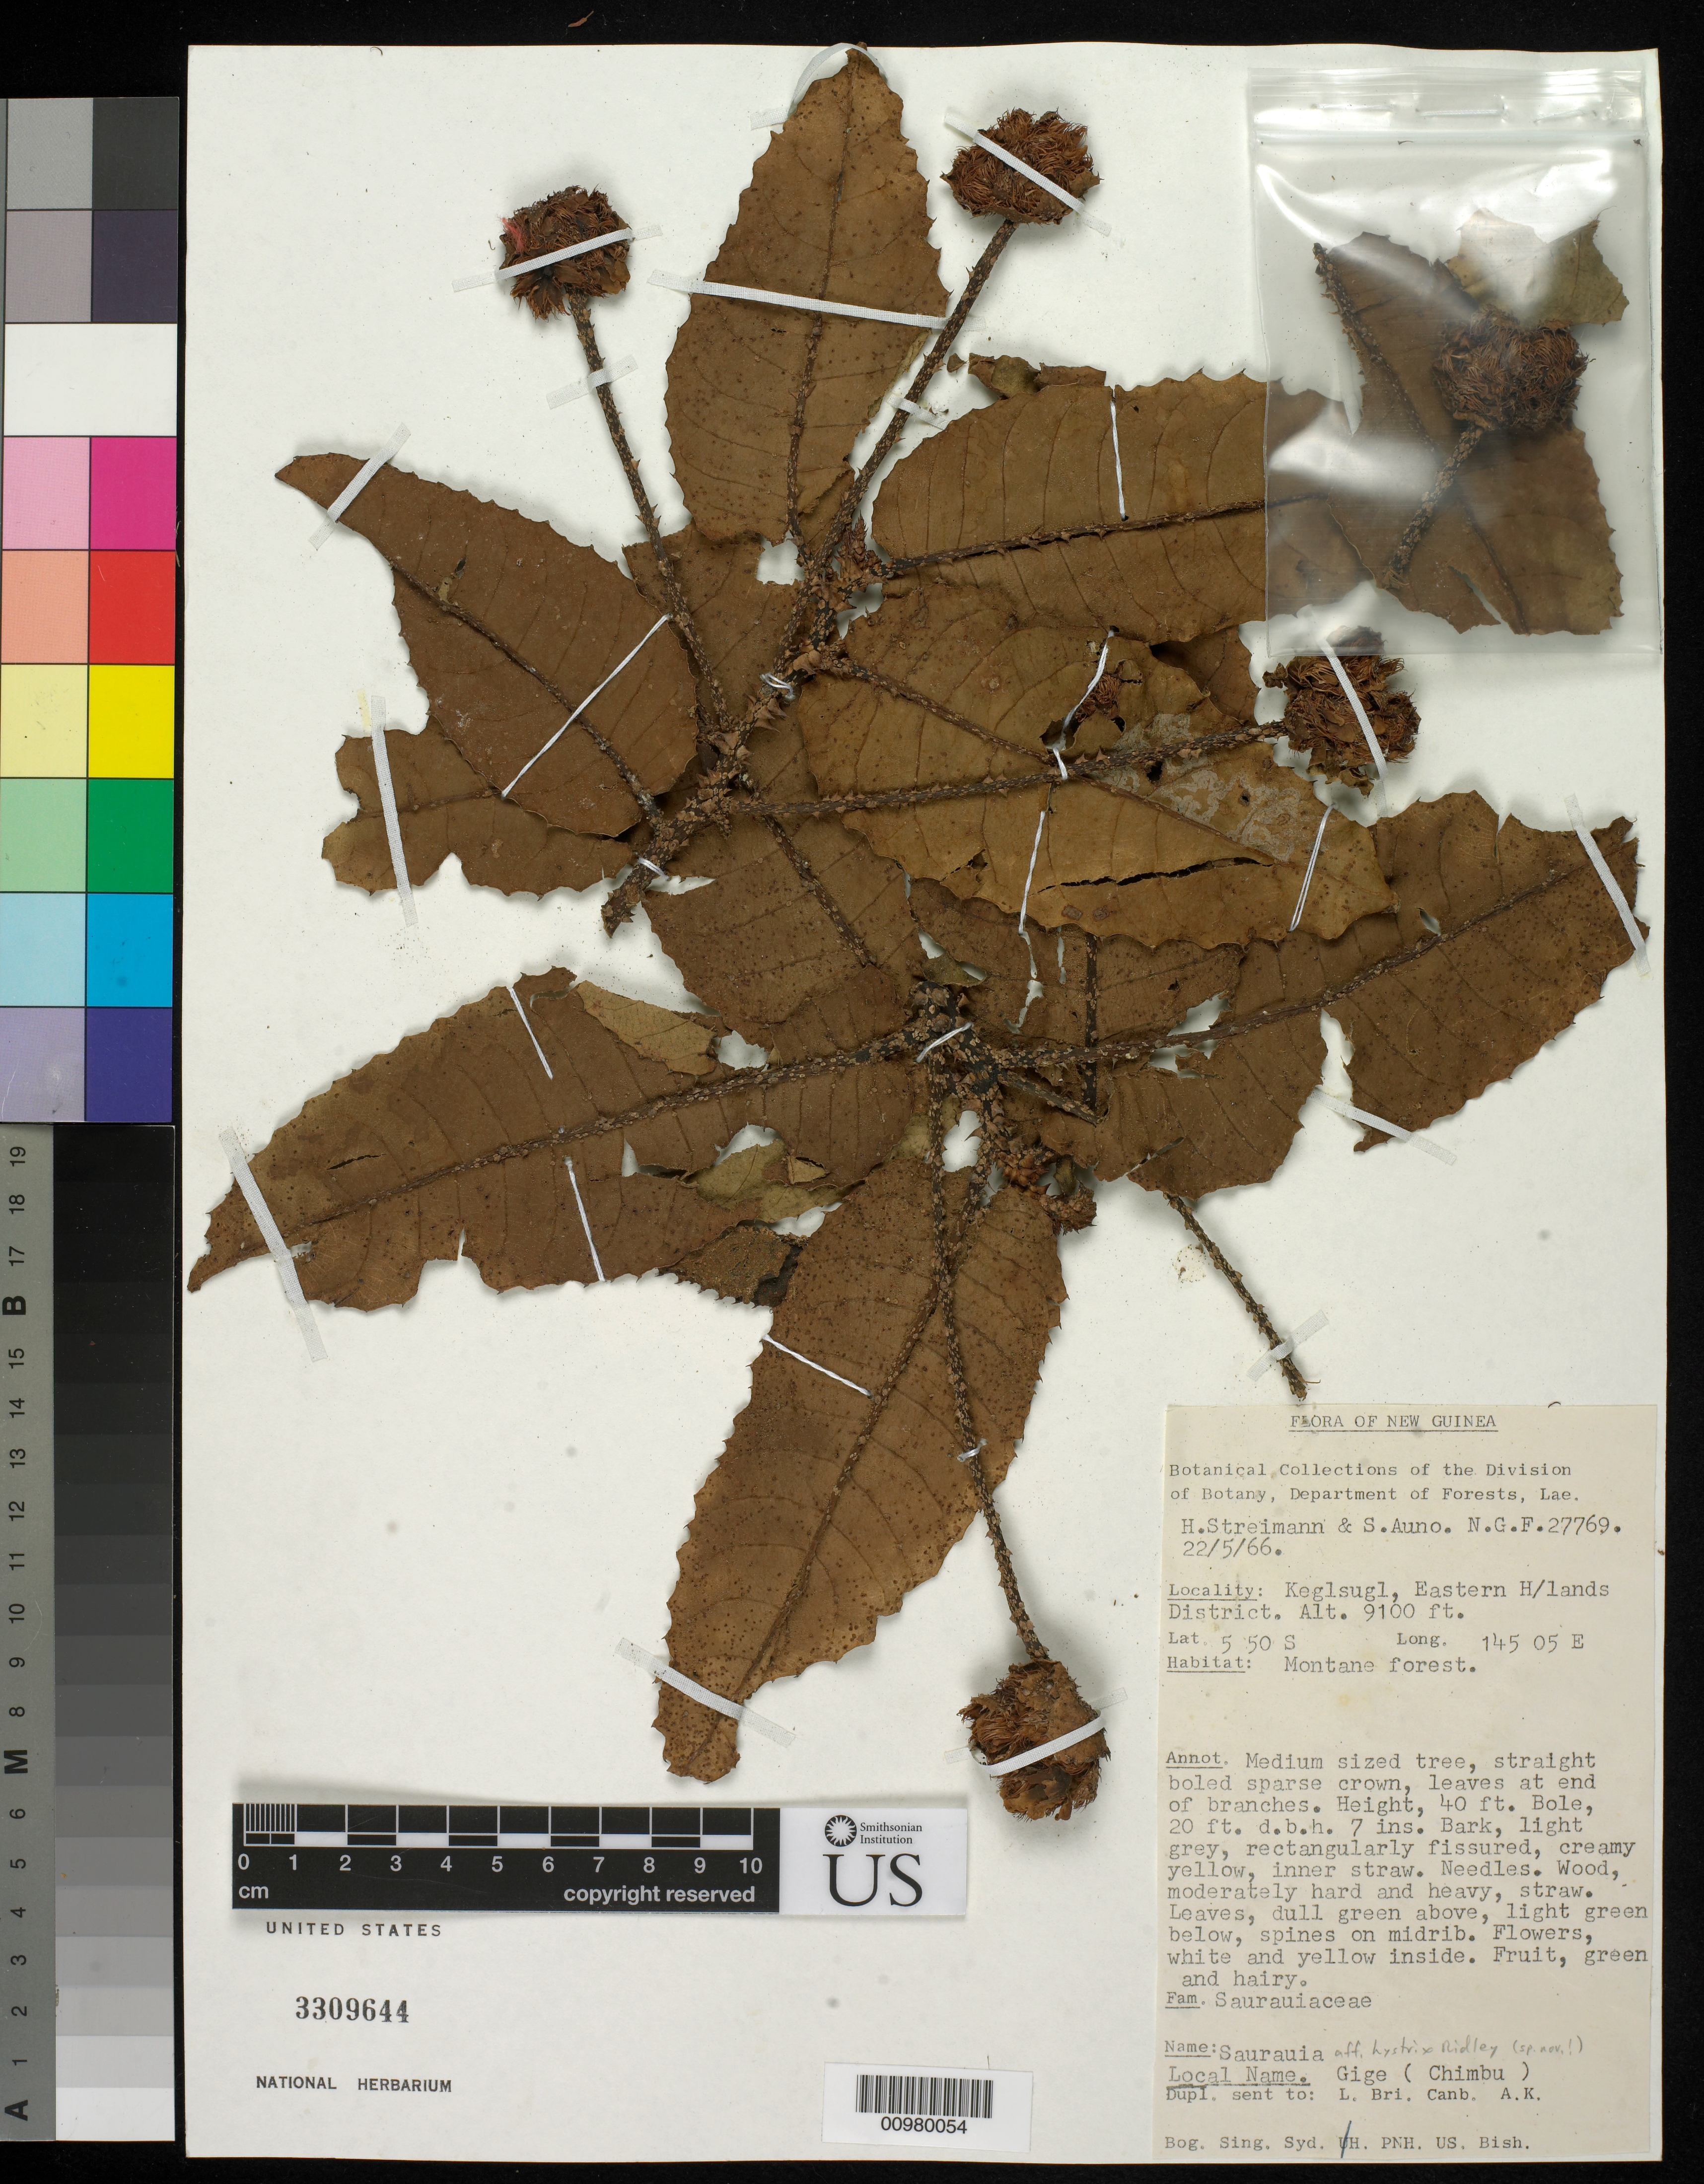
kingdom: Plantae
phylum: Tracheophyta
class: Magnoliopsida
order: Ericales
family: Actinidiaceae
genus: Saurauia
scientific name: Saurauia lystrix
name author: Ridl.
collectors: H. Streimann & S. Auno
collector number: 27769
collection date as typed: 22 May 1966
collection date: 1966-05-22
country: Papua New Guinea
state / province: Eastern Highlands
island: New Guinea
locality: keglsugl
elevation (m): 9100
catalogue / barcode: US 3309644